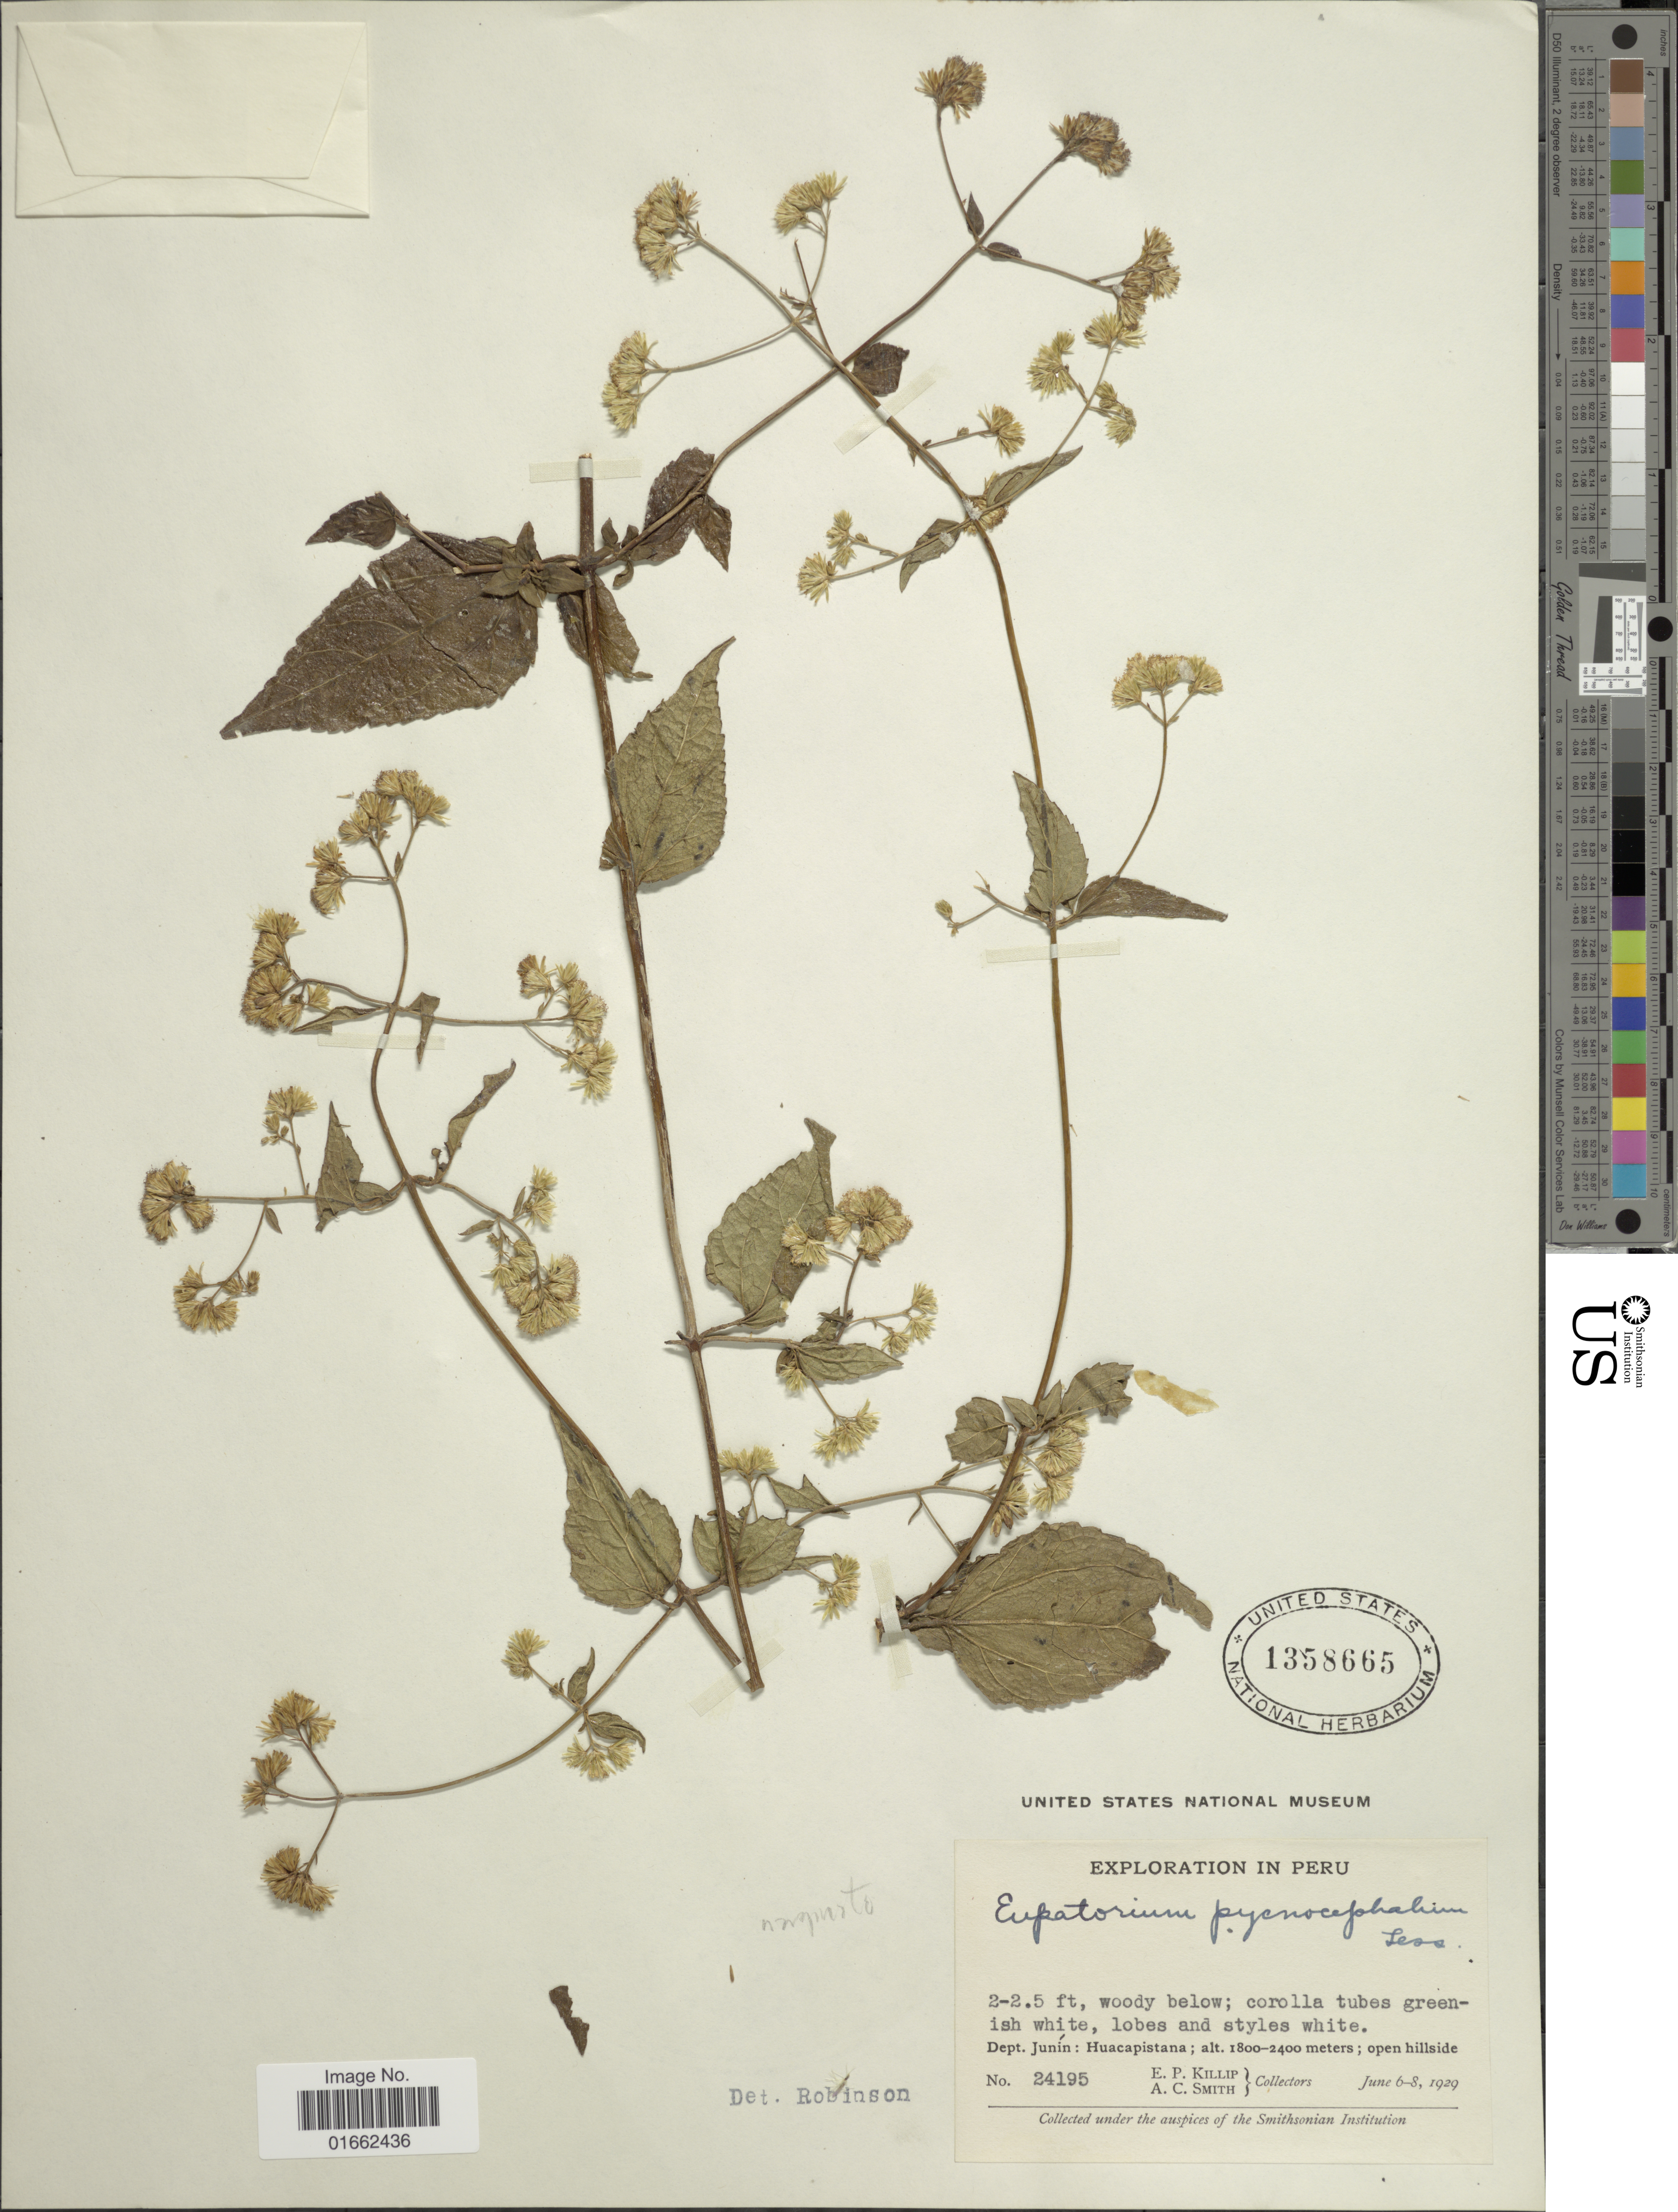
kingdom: Plantae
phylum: Tracheophyta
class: Magnoliopsida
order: Asterales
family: Asteraceae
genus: Fleischmannia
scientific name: Fleischmannia marginata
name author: (Poepp. & Endl.) R.M. King & H. Rob.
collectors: E. P. Killip & A. C. Smith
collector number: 24195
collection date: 1929-06-06/1929-06-08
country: Peru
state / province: Junín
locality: Dept. Junín: Huacapistana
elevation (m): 1800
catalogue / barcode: US 1358665